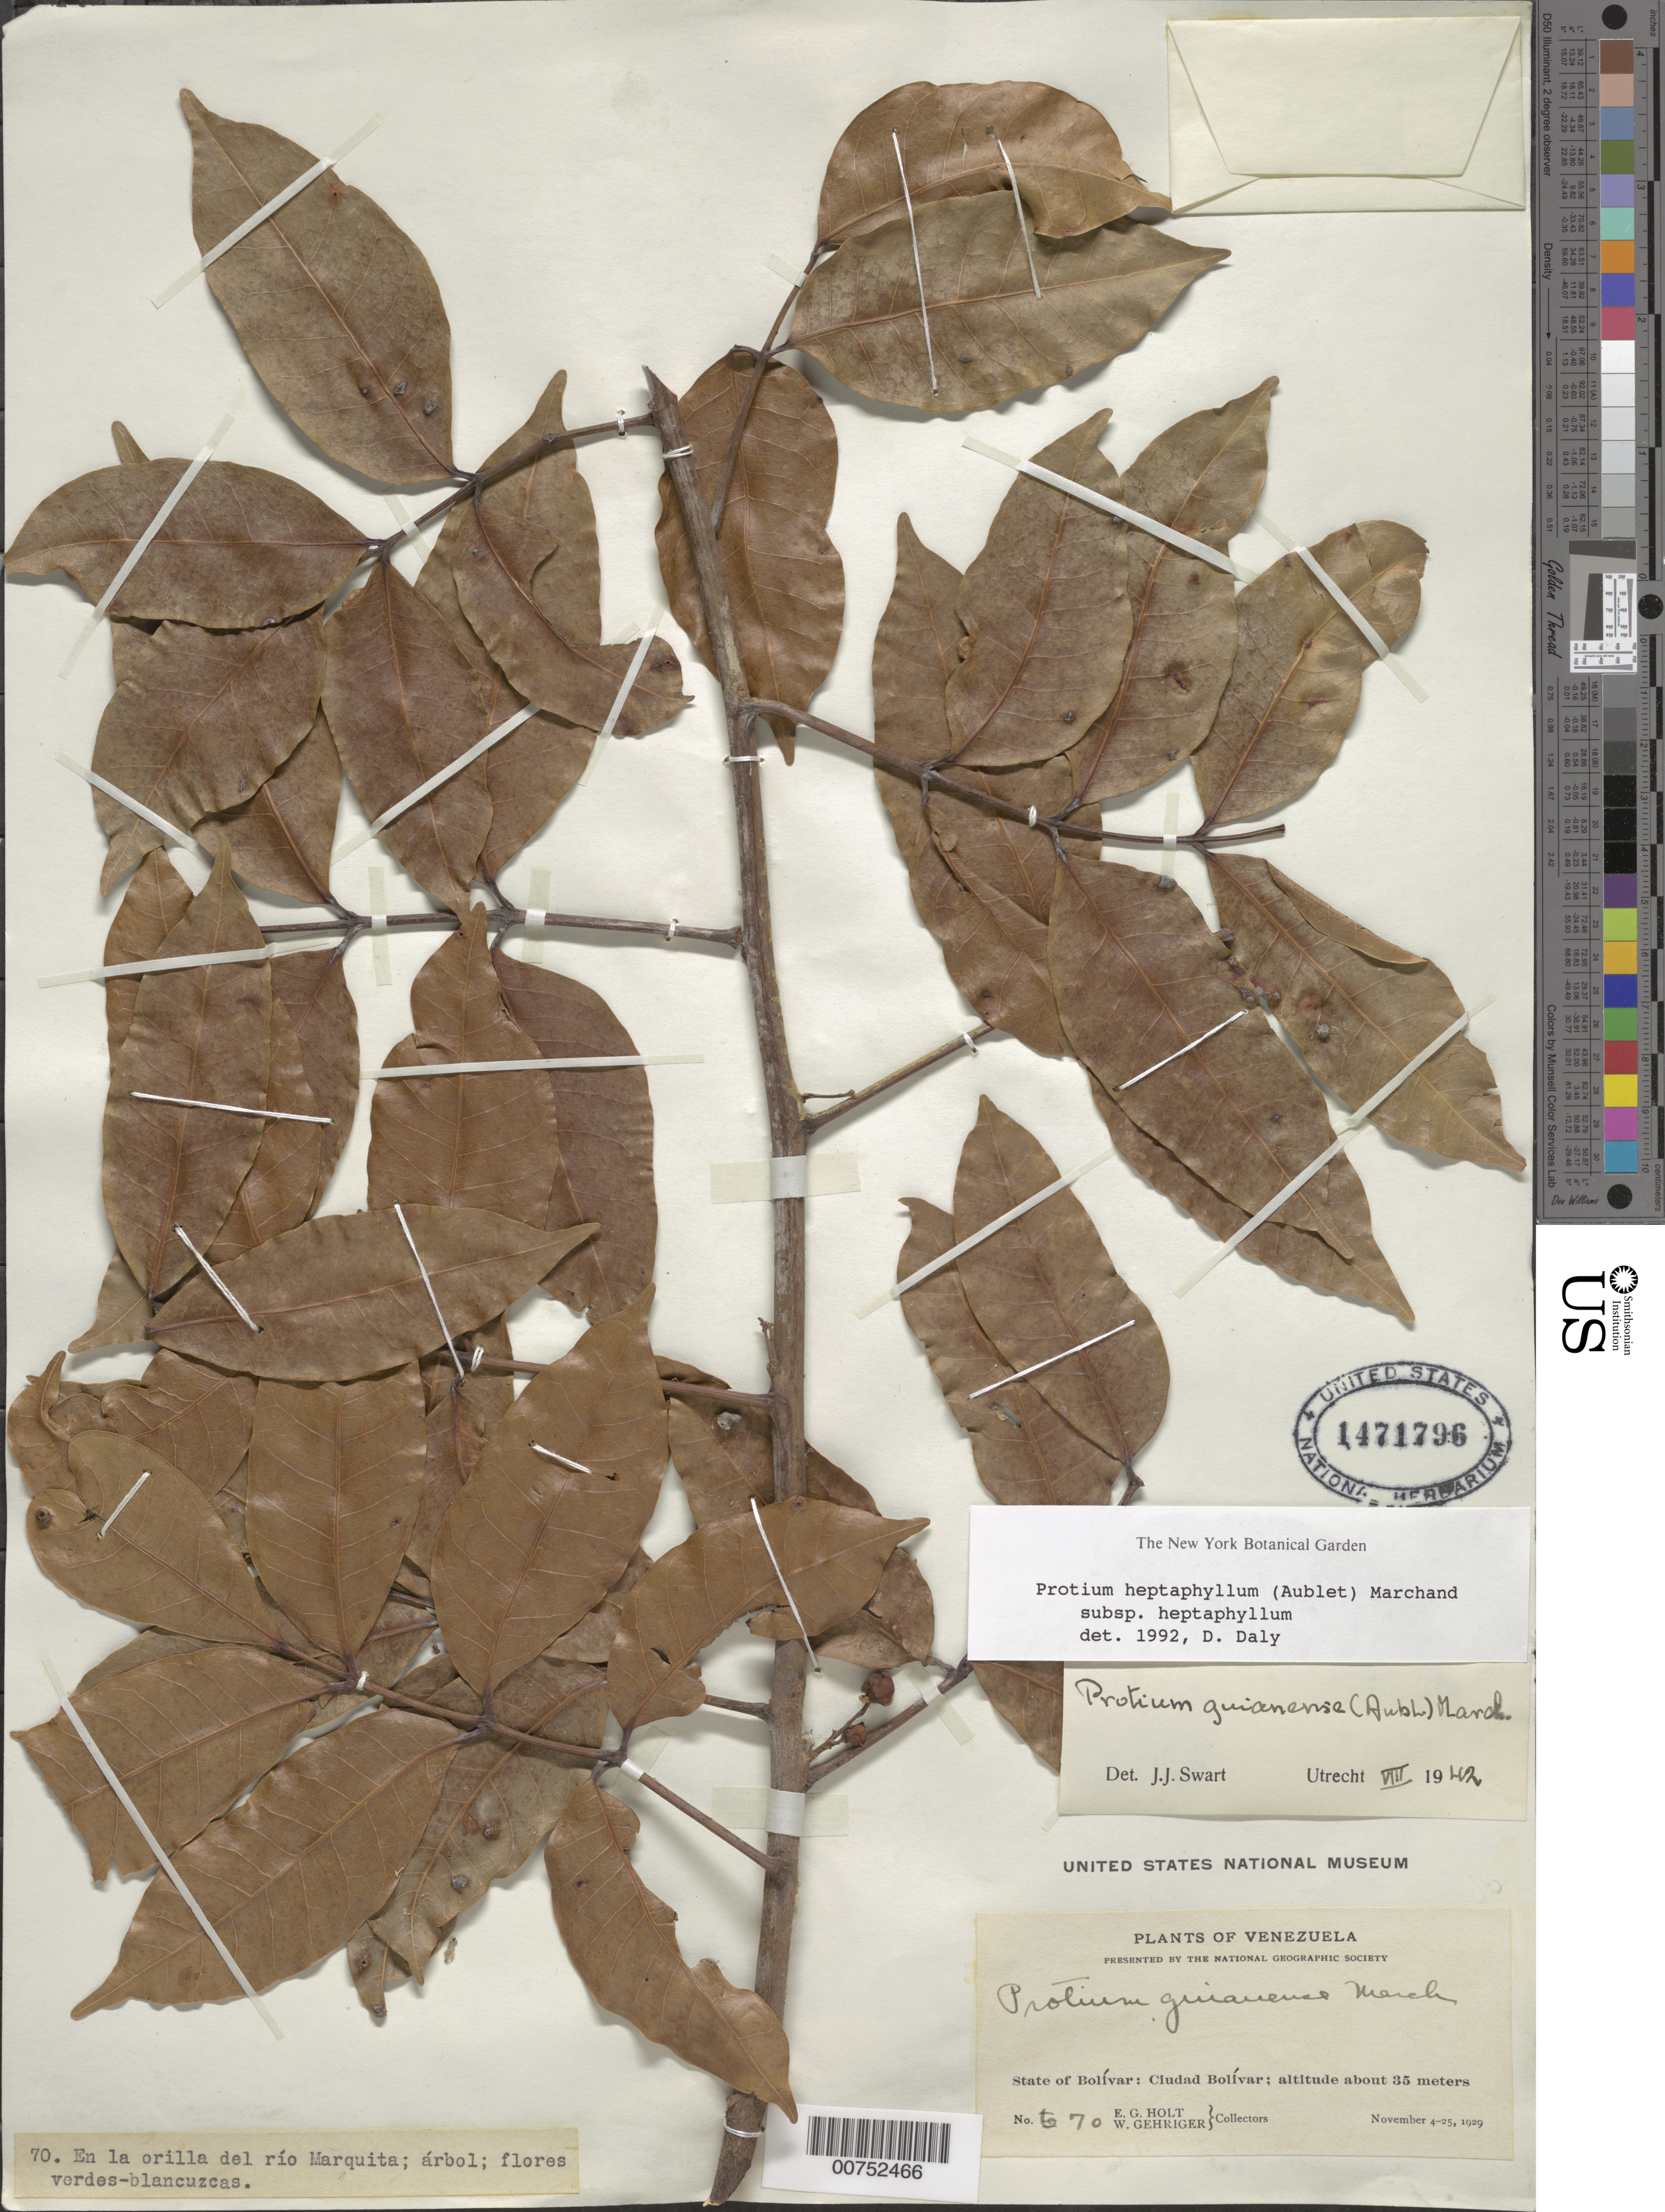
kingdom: Plantae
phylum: Tracheophyta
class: Magnoliopsida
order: Sapindales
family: Burseraceae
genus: Protium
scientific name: Protium heptaphyllum subsp. heptaphyllum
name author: (Aubl.) Marchand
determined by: Daly, D. C.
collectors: E. Holt & W. Gehriger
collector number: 70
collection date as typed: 4-Nov-29 to 25-Nov-29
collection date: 1929-11-04/1929-11-25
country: Venezuela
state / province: Bolívar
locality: Ciudad Bolívar, Río Marquita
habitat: Orilla del río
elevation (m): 35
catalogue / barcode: US 1471796